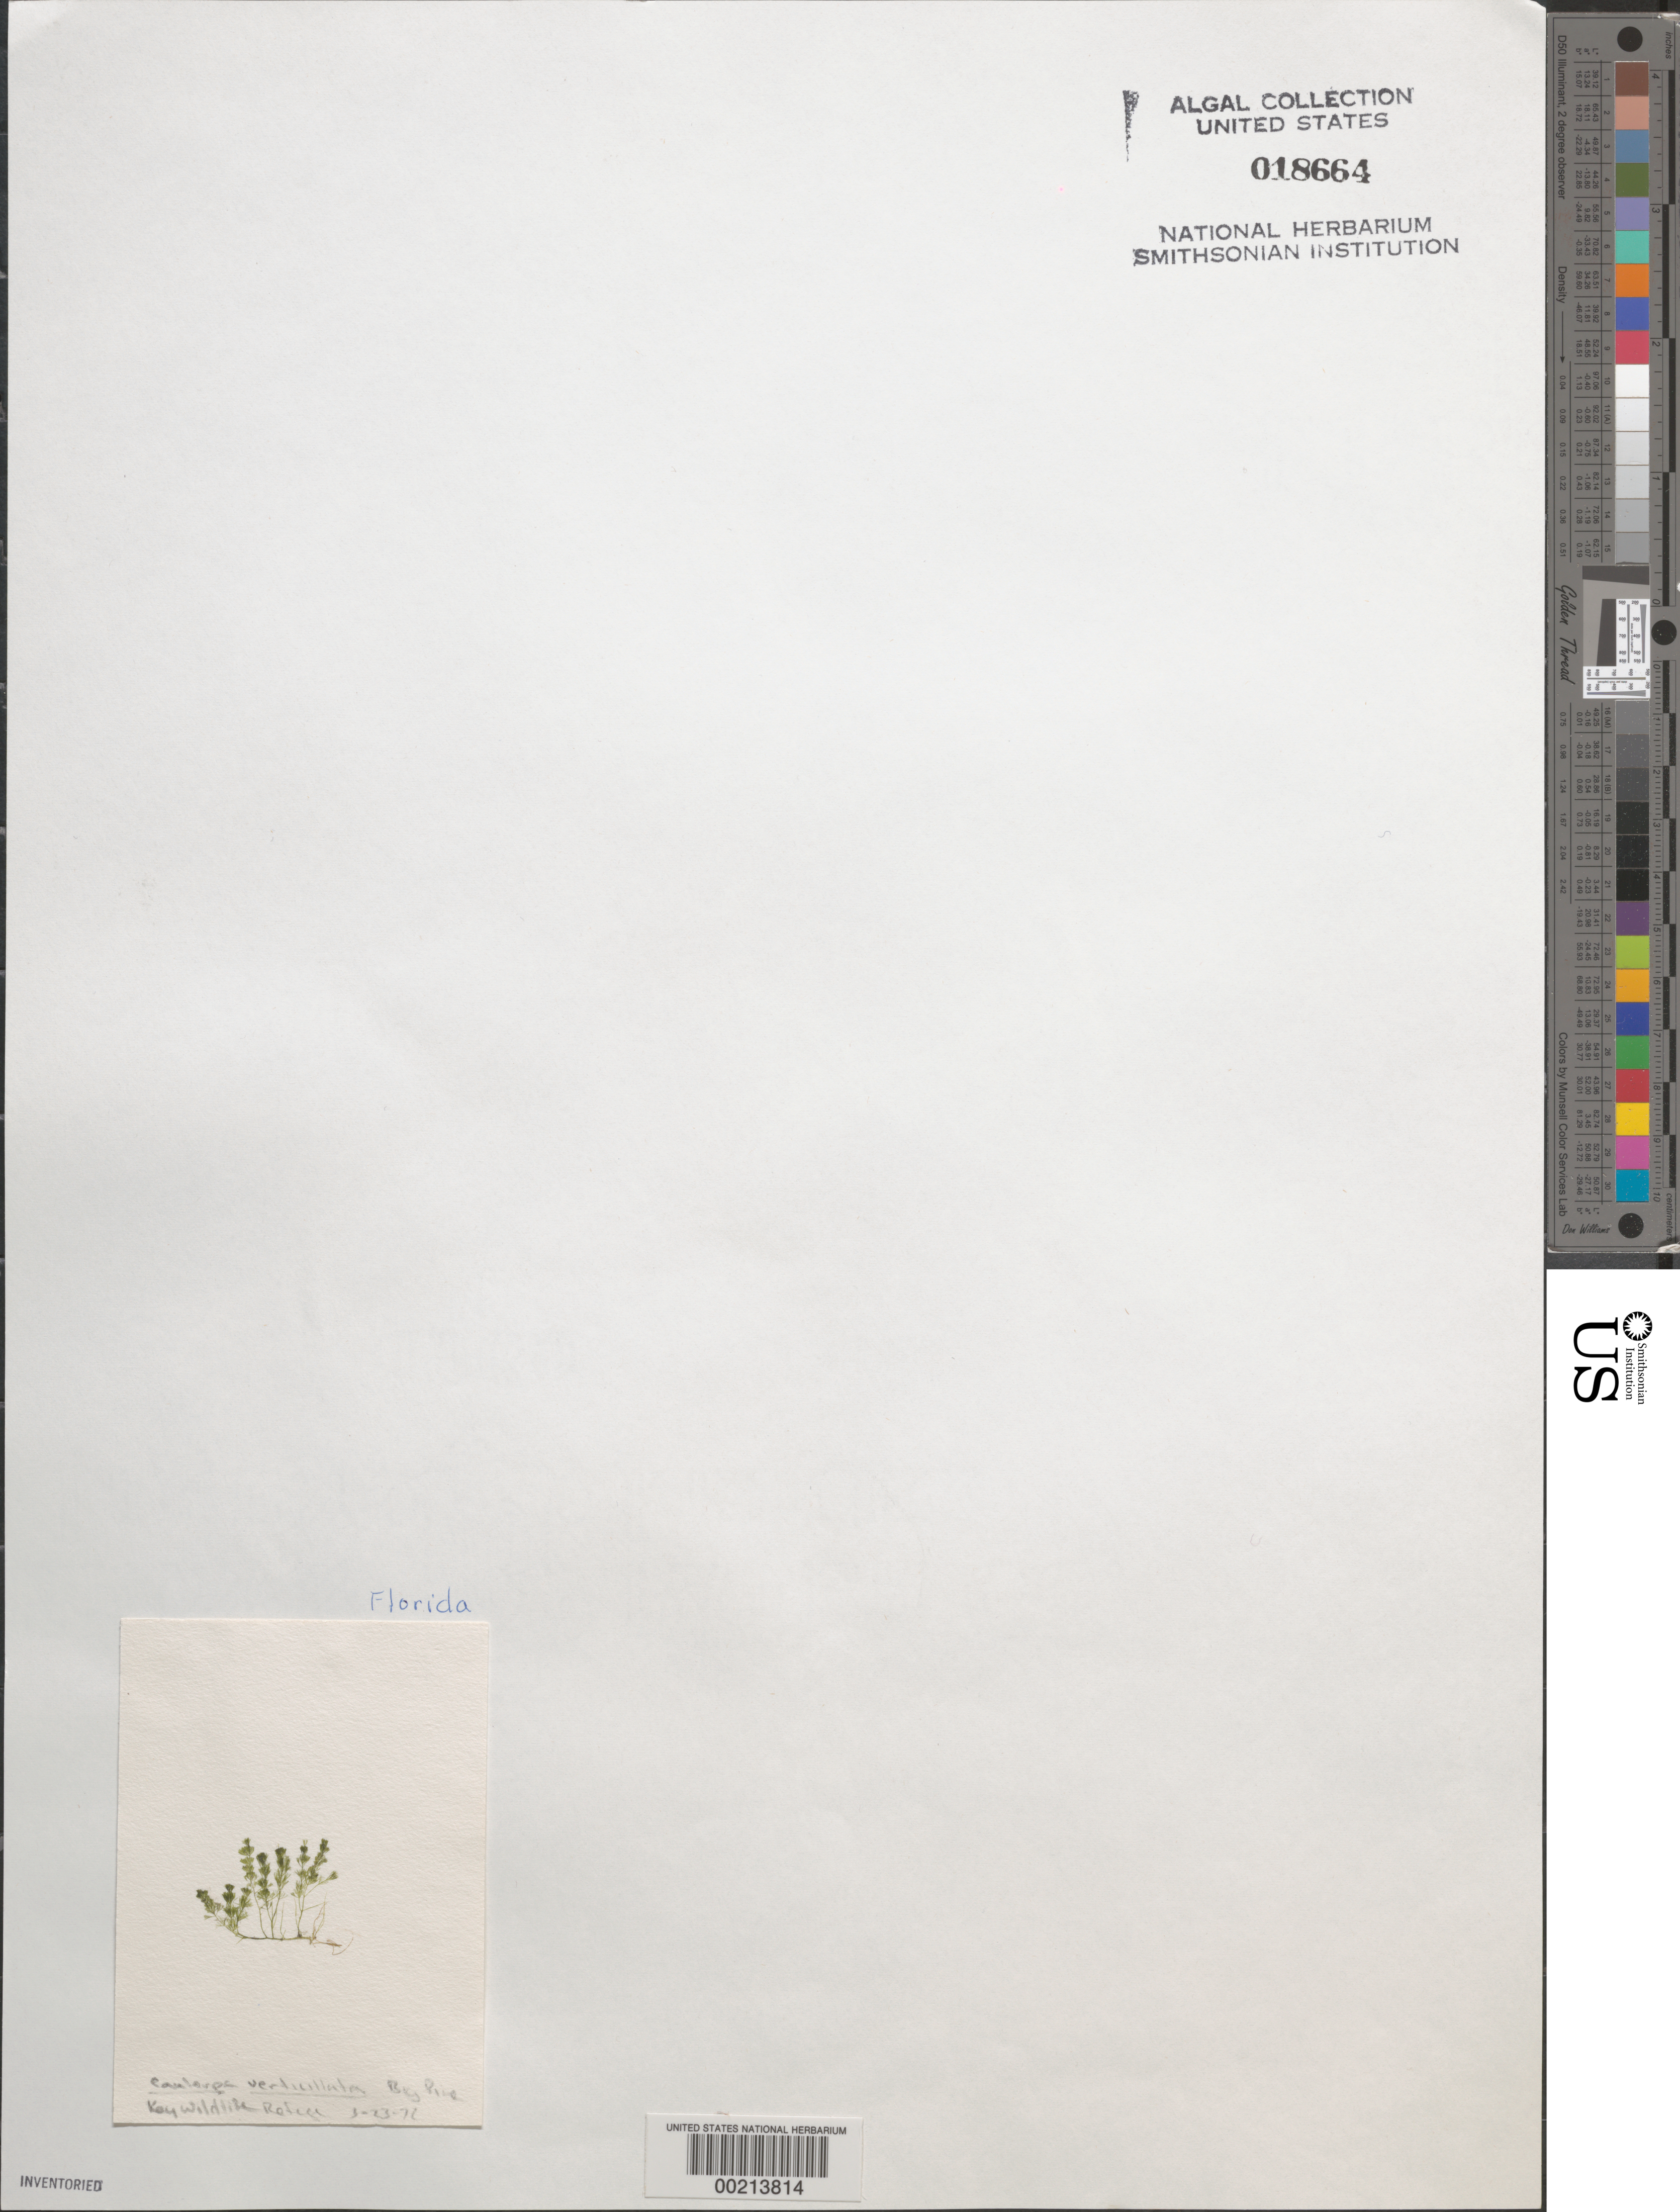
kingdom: Plantae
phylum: Chlorophyta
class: Ulvophyceae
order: Bryopsidales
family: Caulerpaceae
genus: Caulerpa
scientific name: Caulerpa verticillata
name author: J. Agardh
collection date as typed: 23 Mar 1972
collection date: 1972-03-23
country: United States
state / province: Florida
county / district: Monroe County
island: Big Pine Key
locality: Big Pine Key Wildlife Refuge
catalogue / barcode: US 18664